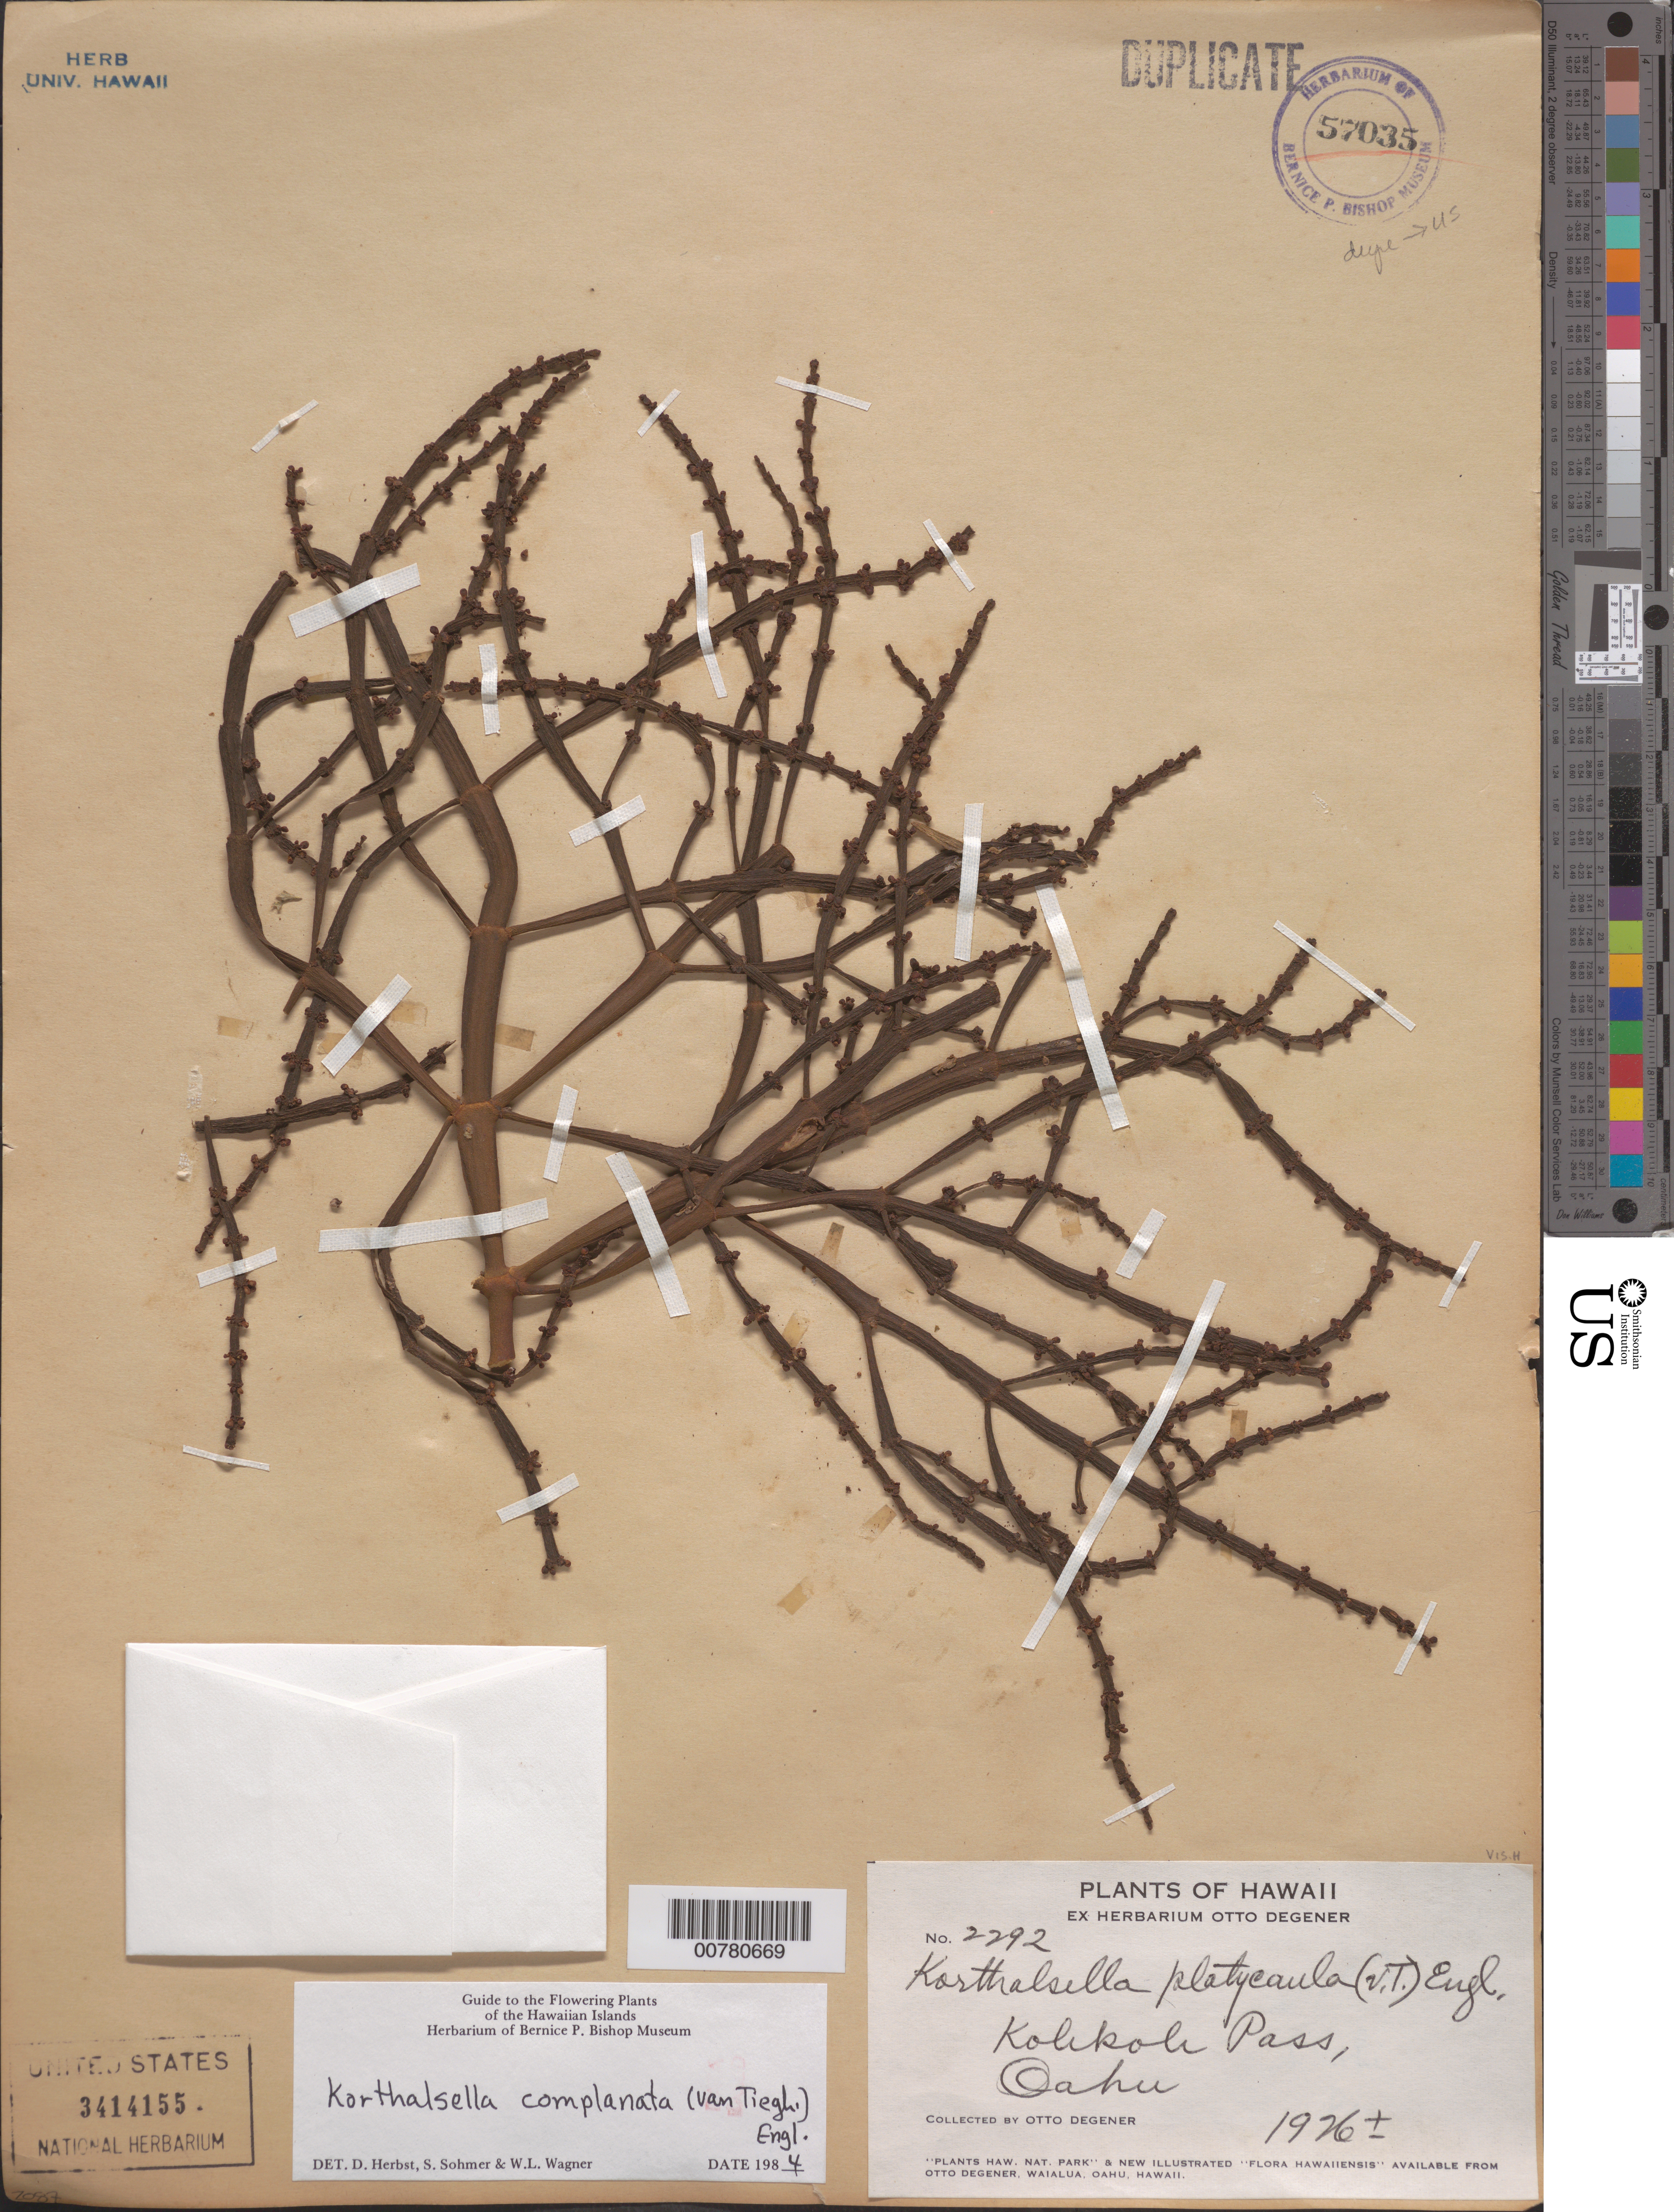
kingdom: Plantae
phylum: Tracheophyta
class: Magnoliopsida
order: Santalales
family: Viscaceae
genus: Korthalsella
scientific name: Korthalsella complanata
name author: (Tiegh.) Engl.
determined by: Wagner, W. L.; Herbst, D. R.; Sohmer, S. H.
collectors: O. Degener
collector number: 2292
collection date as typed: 1926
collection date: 1926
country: United States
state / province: Hawaii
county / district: Honolulu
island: Oahu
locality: Kolekole Pass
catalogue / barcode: US 3414155